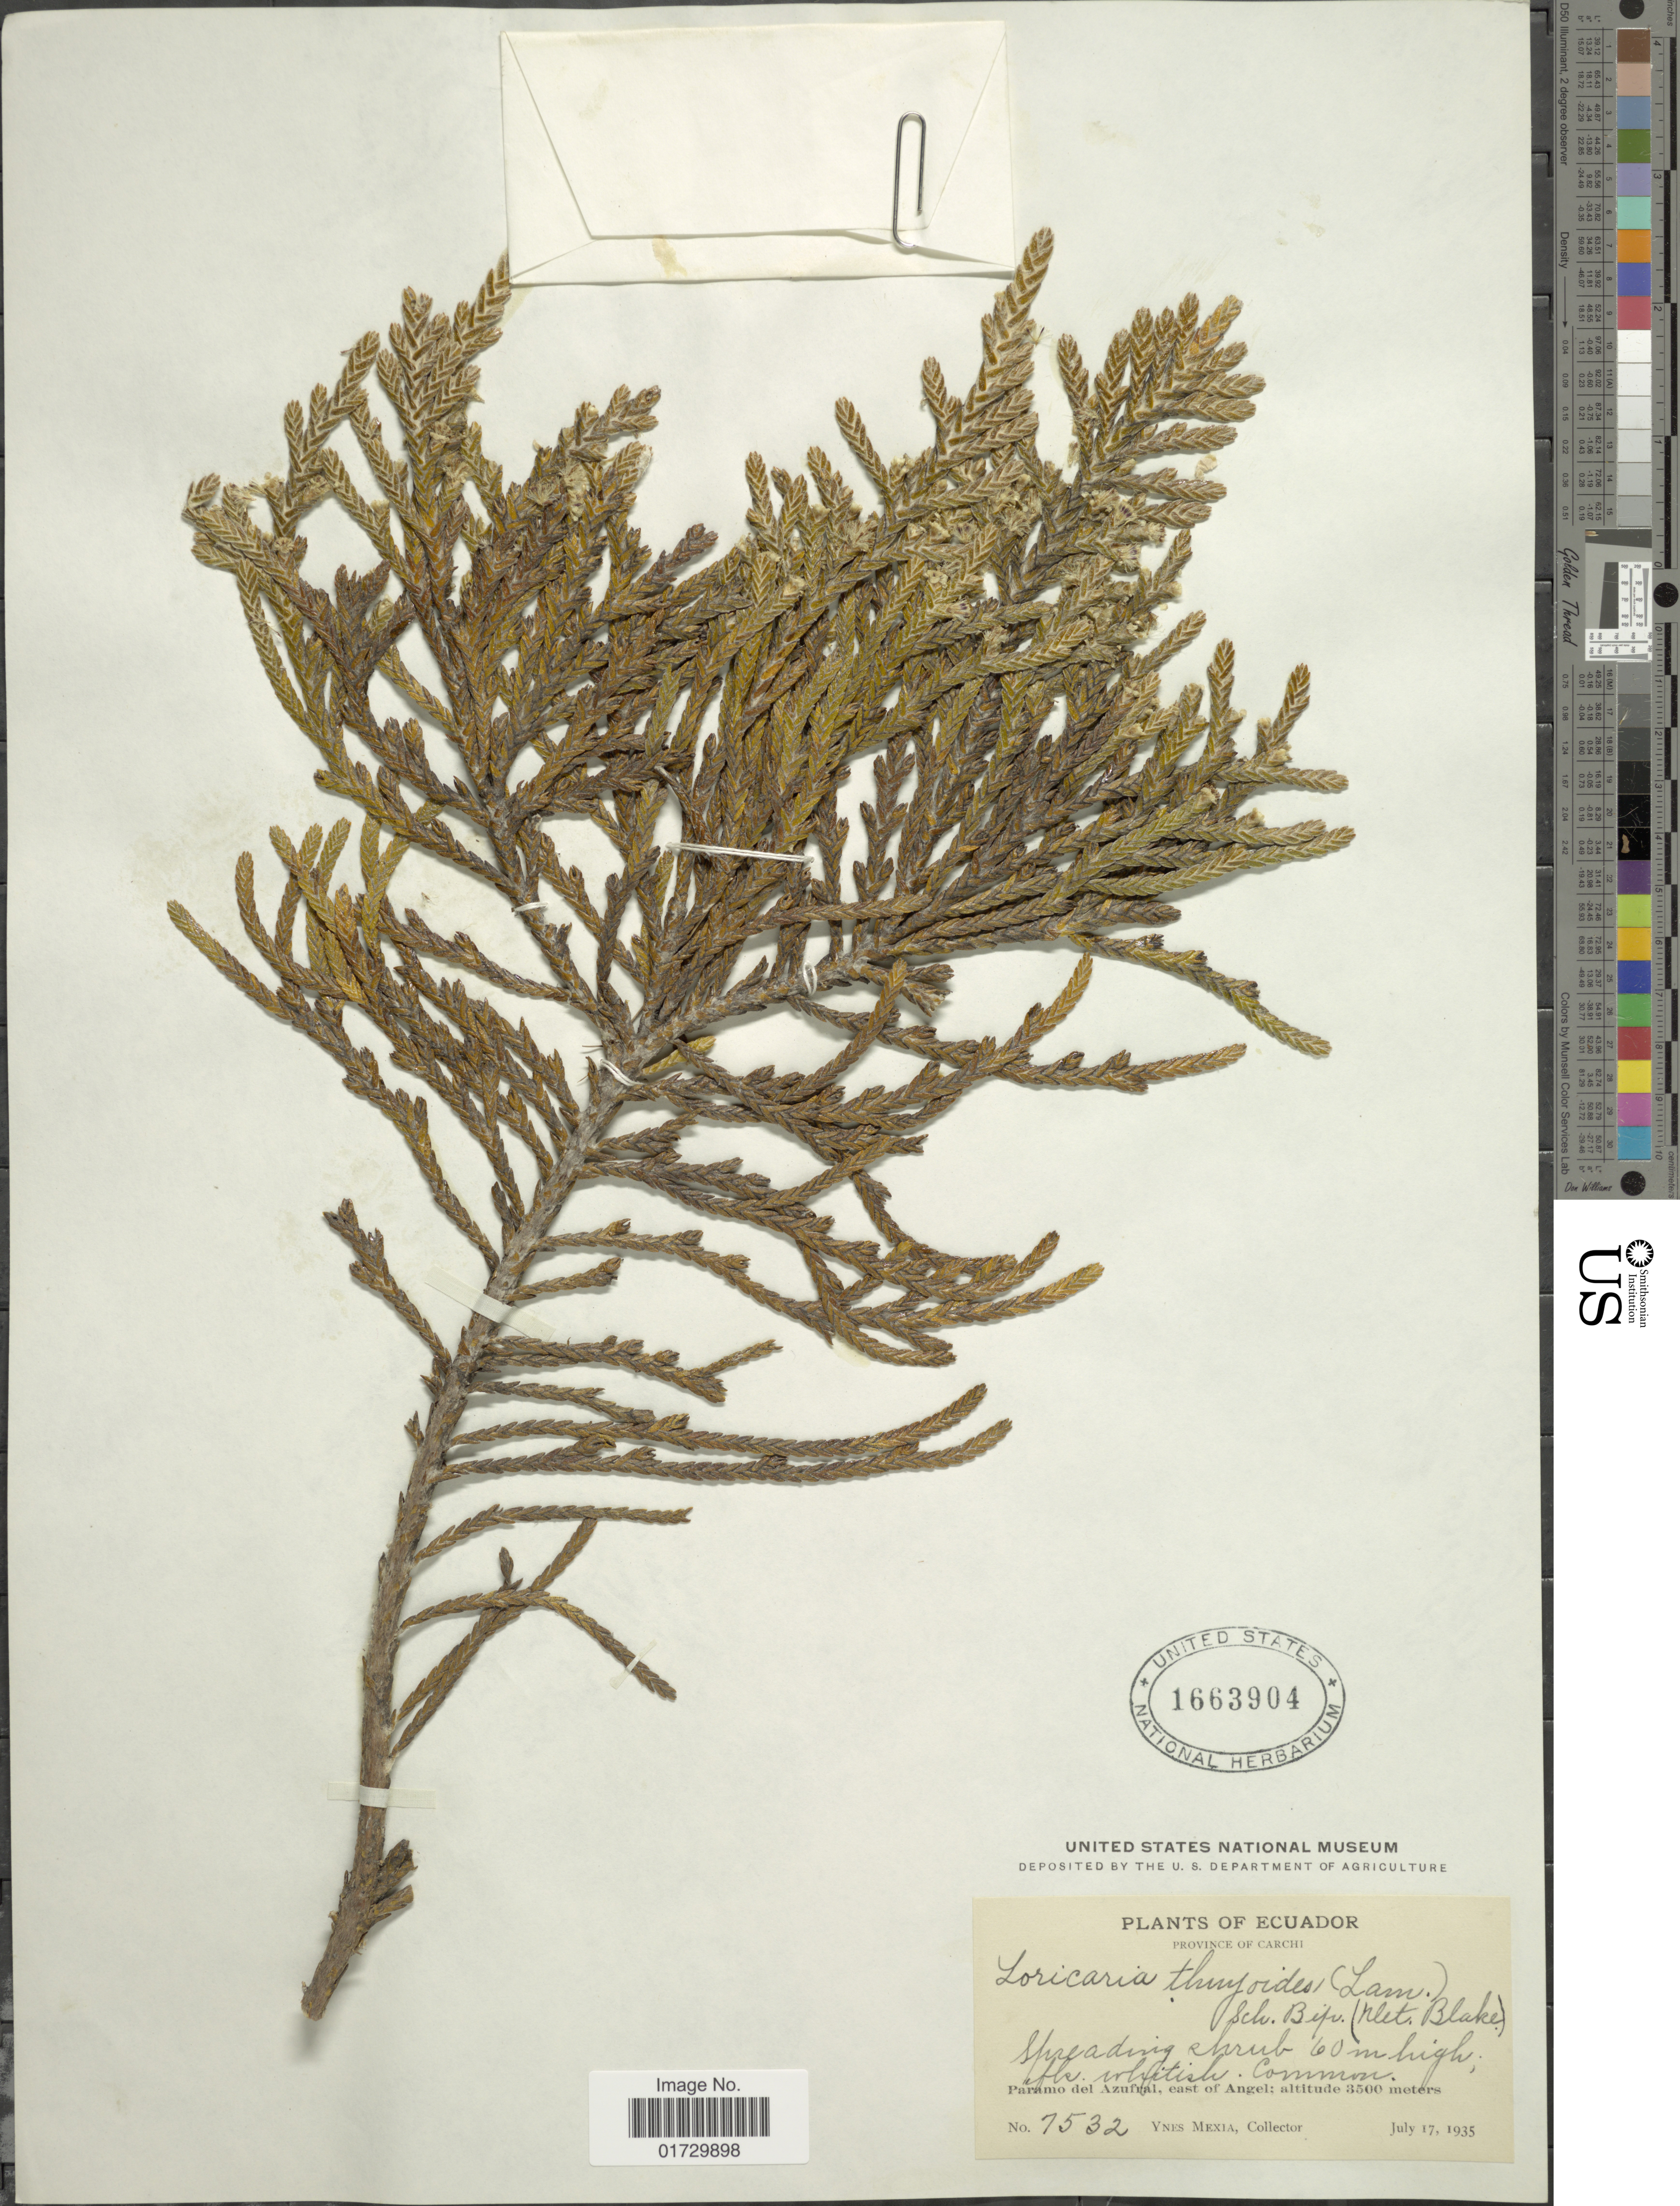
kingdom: Plantae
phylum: Tracheophyta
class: Magnoliopsida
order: Asterales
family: Asteraceae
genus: Loricaria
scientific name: Loricaria thuyoides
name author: (Lam.) Sch. Bip.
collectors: Y. Mexia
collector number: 7532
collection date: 1935-07-17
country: Ecuador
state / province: Carchi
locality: Paramo del Azufrai, east of Angel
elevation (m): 3500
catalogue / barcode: US 1663904